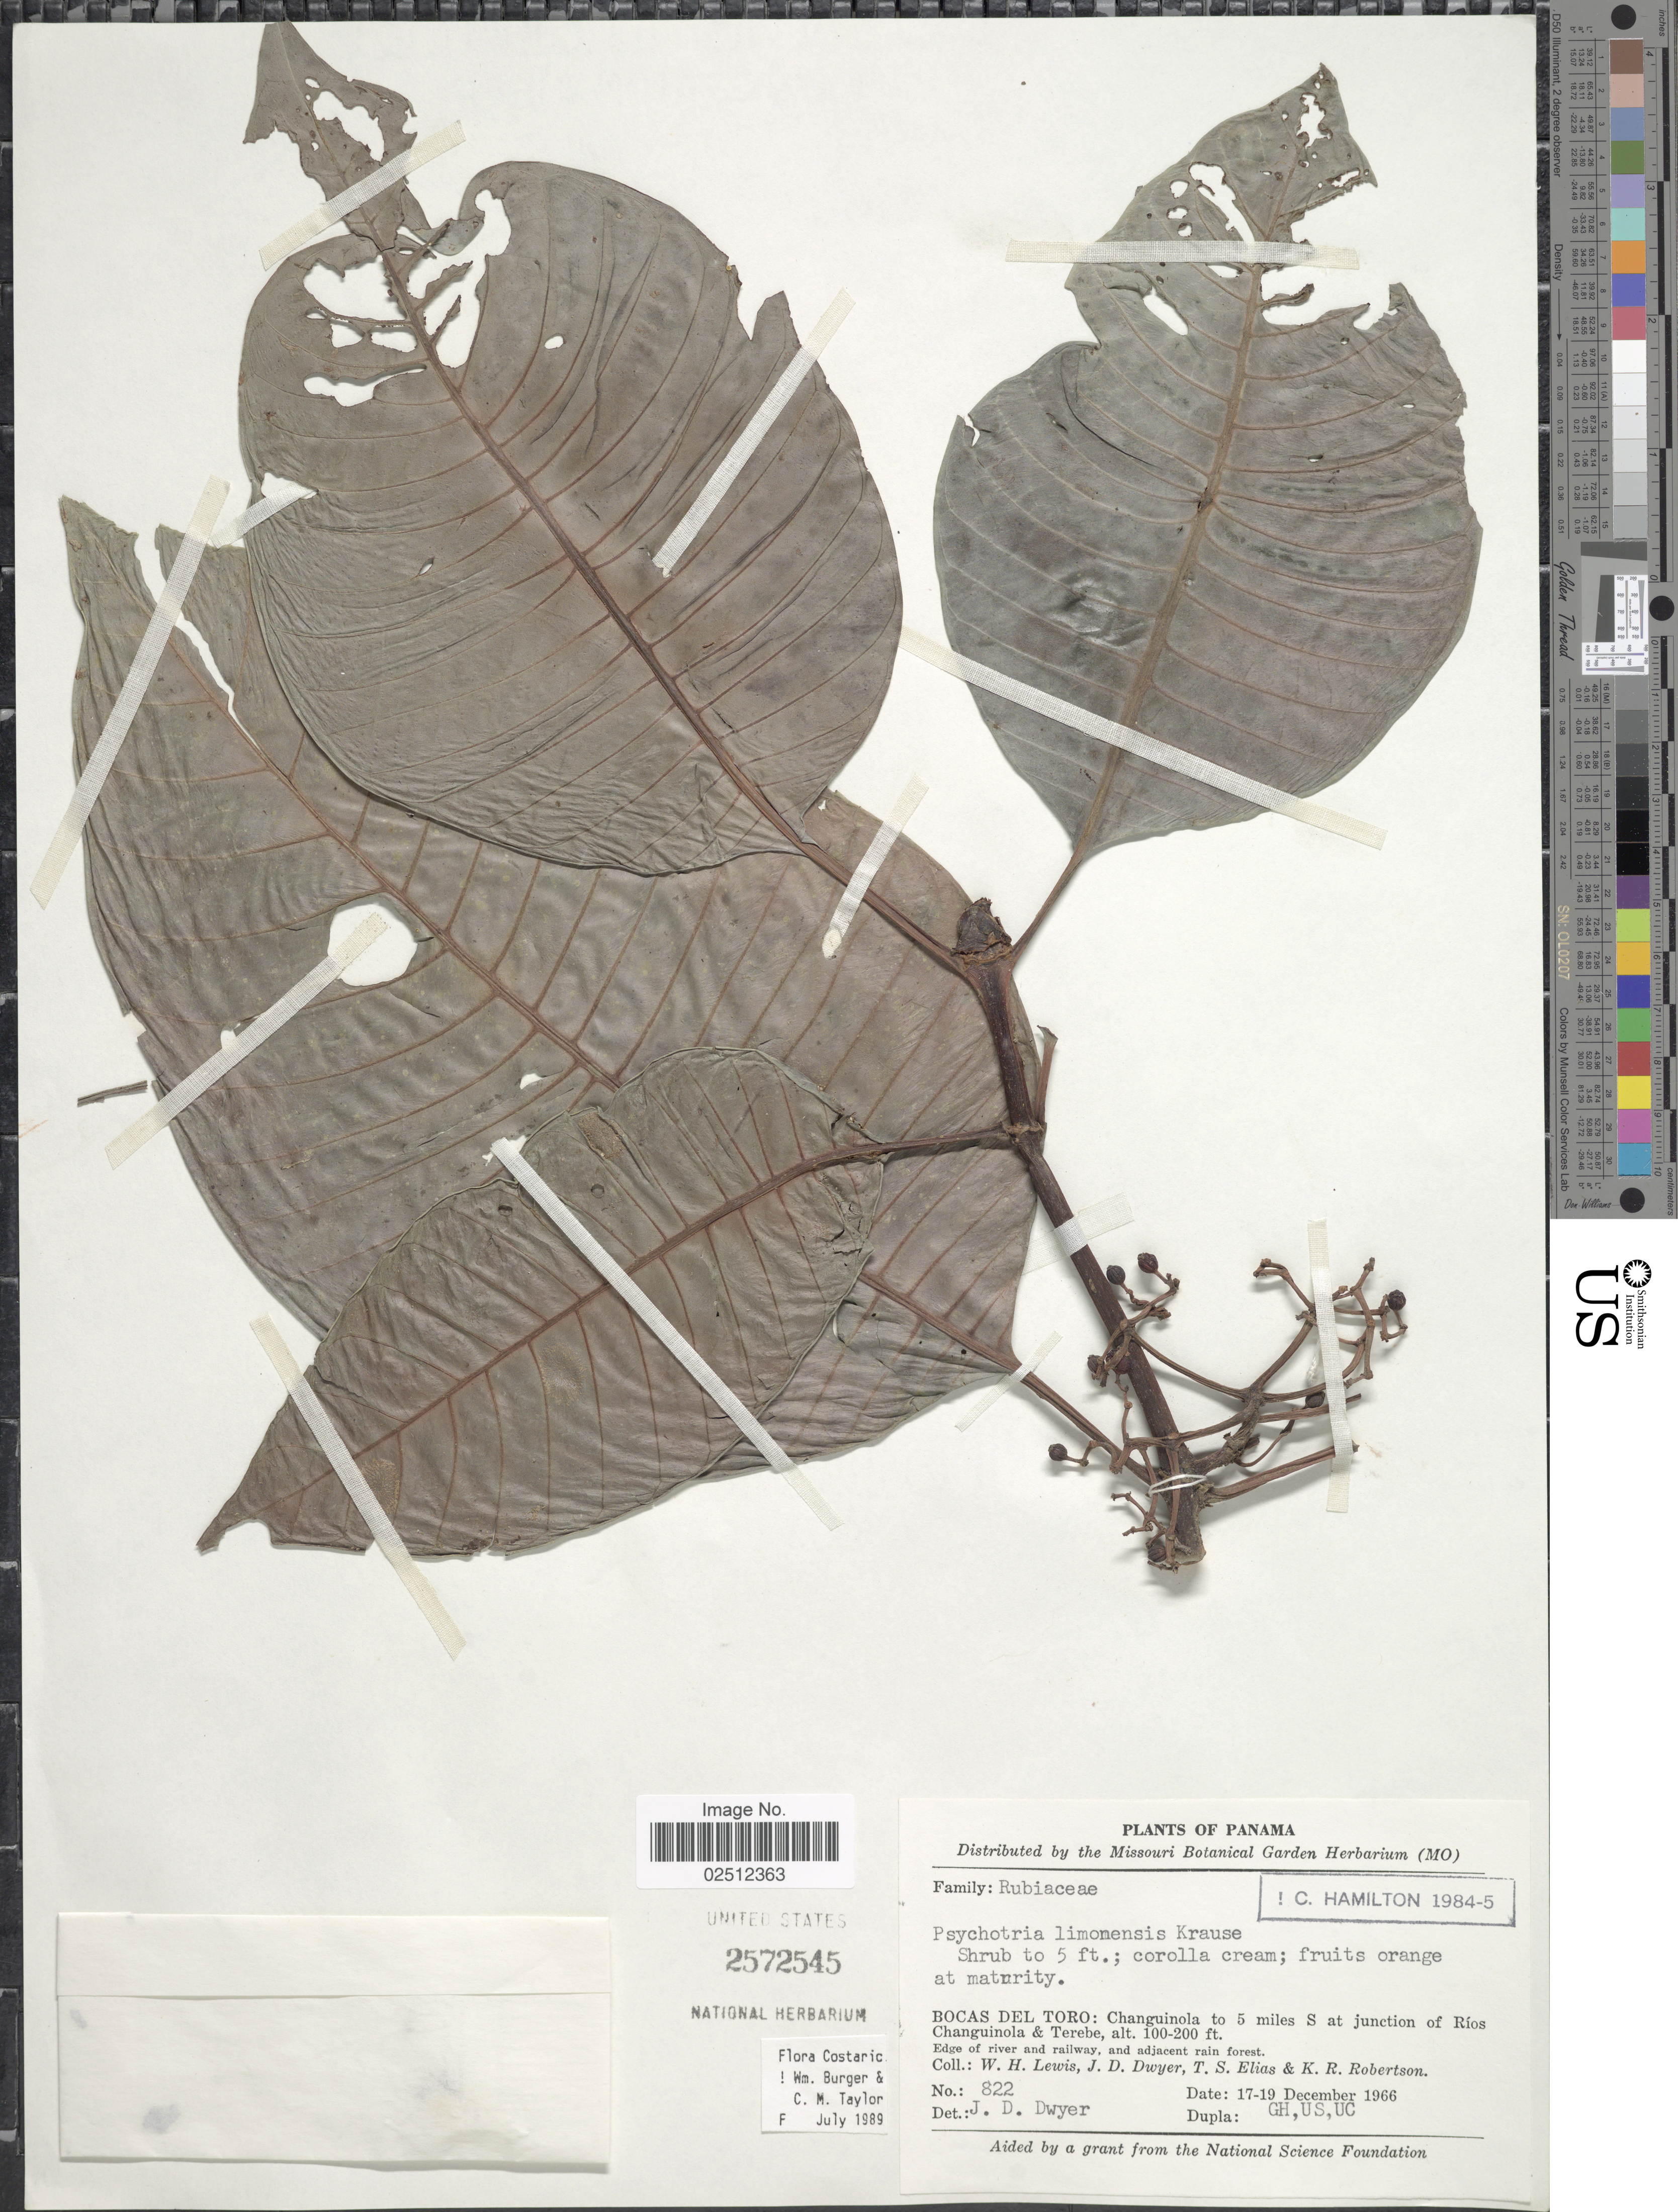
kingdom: Plantae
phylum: Tracheophyta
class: Magnoliopsida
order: Gentianales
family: Rubiaceae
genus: Psychotria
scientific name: Psychotria limonensis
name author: K. Krause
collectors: W. H. Lewis, J. D. Dwyer, T. S. Elias & K. Robertson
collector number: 822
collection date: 1966-12-17/1966-12-19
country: Panama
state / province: Bocas del Toro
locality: Changuinola to 5 miles S at junction of Ríos Changuinola & Terebe. Edge of river and railway, and adjacent rain forest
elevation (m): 30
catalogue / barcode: US 2572545